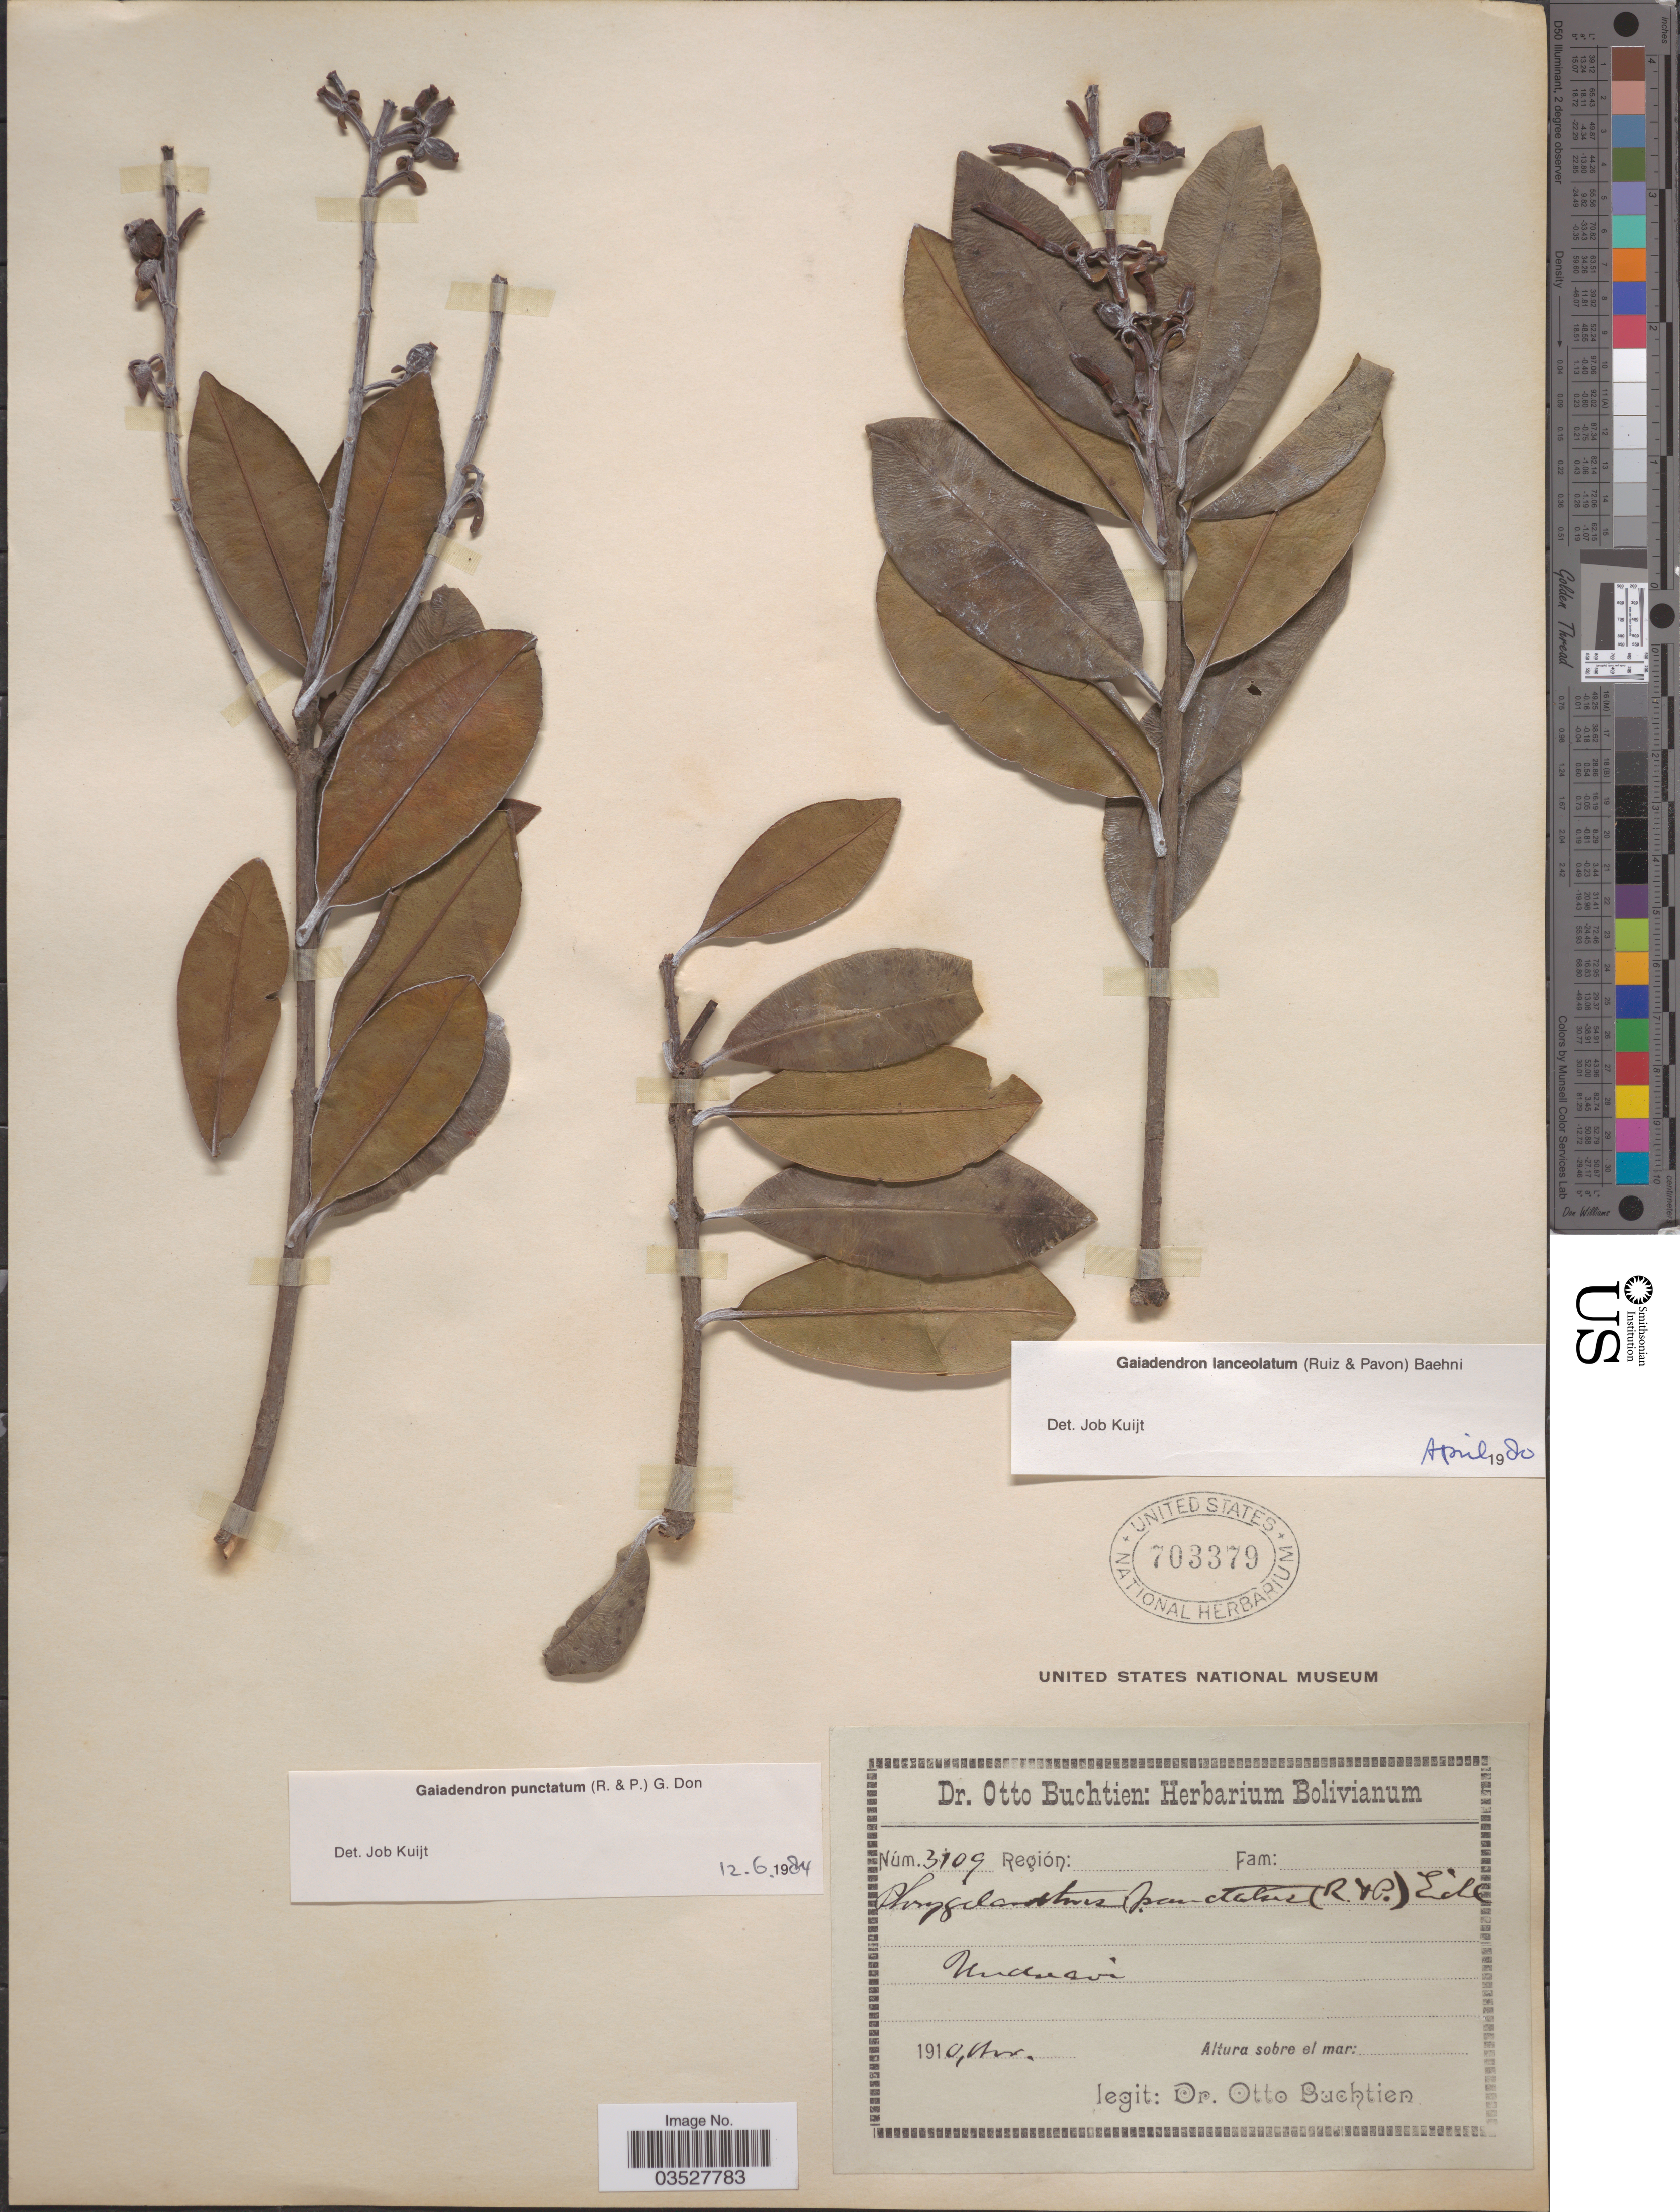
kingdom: Plantae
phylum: Tracheophyta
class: Magnoliopsida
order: Santalales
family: Loranthaceae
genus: Gaiadendron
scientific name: Gaiadendron punctatum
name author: (Ruiz & Pav.) G. Don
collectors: O. Buchtien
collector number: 3109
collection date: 1910-11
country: Bolivia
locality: Unduavi.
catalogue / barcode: US 703379